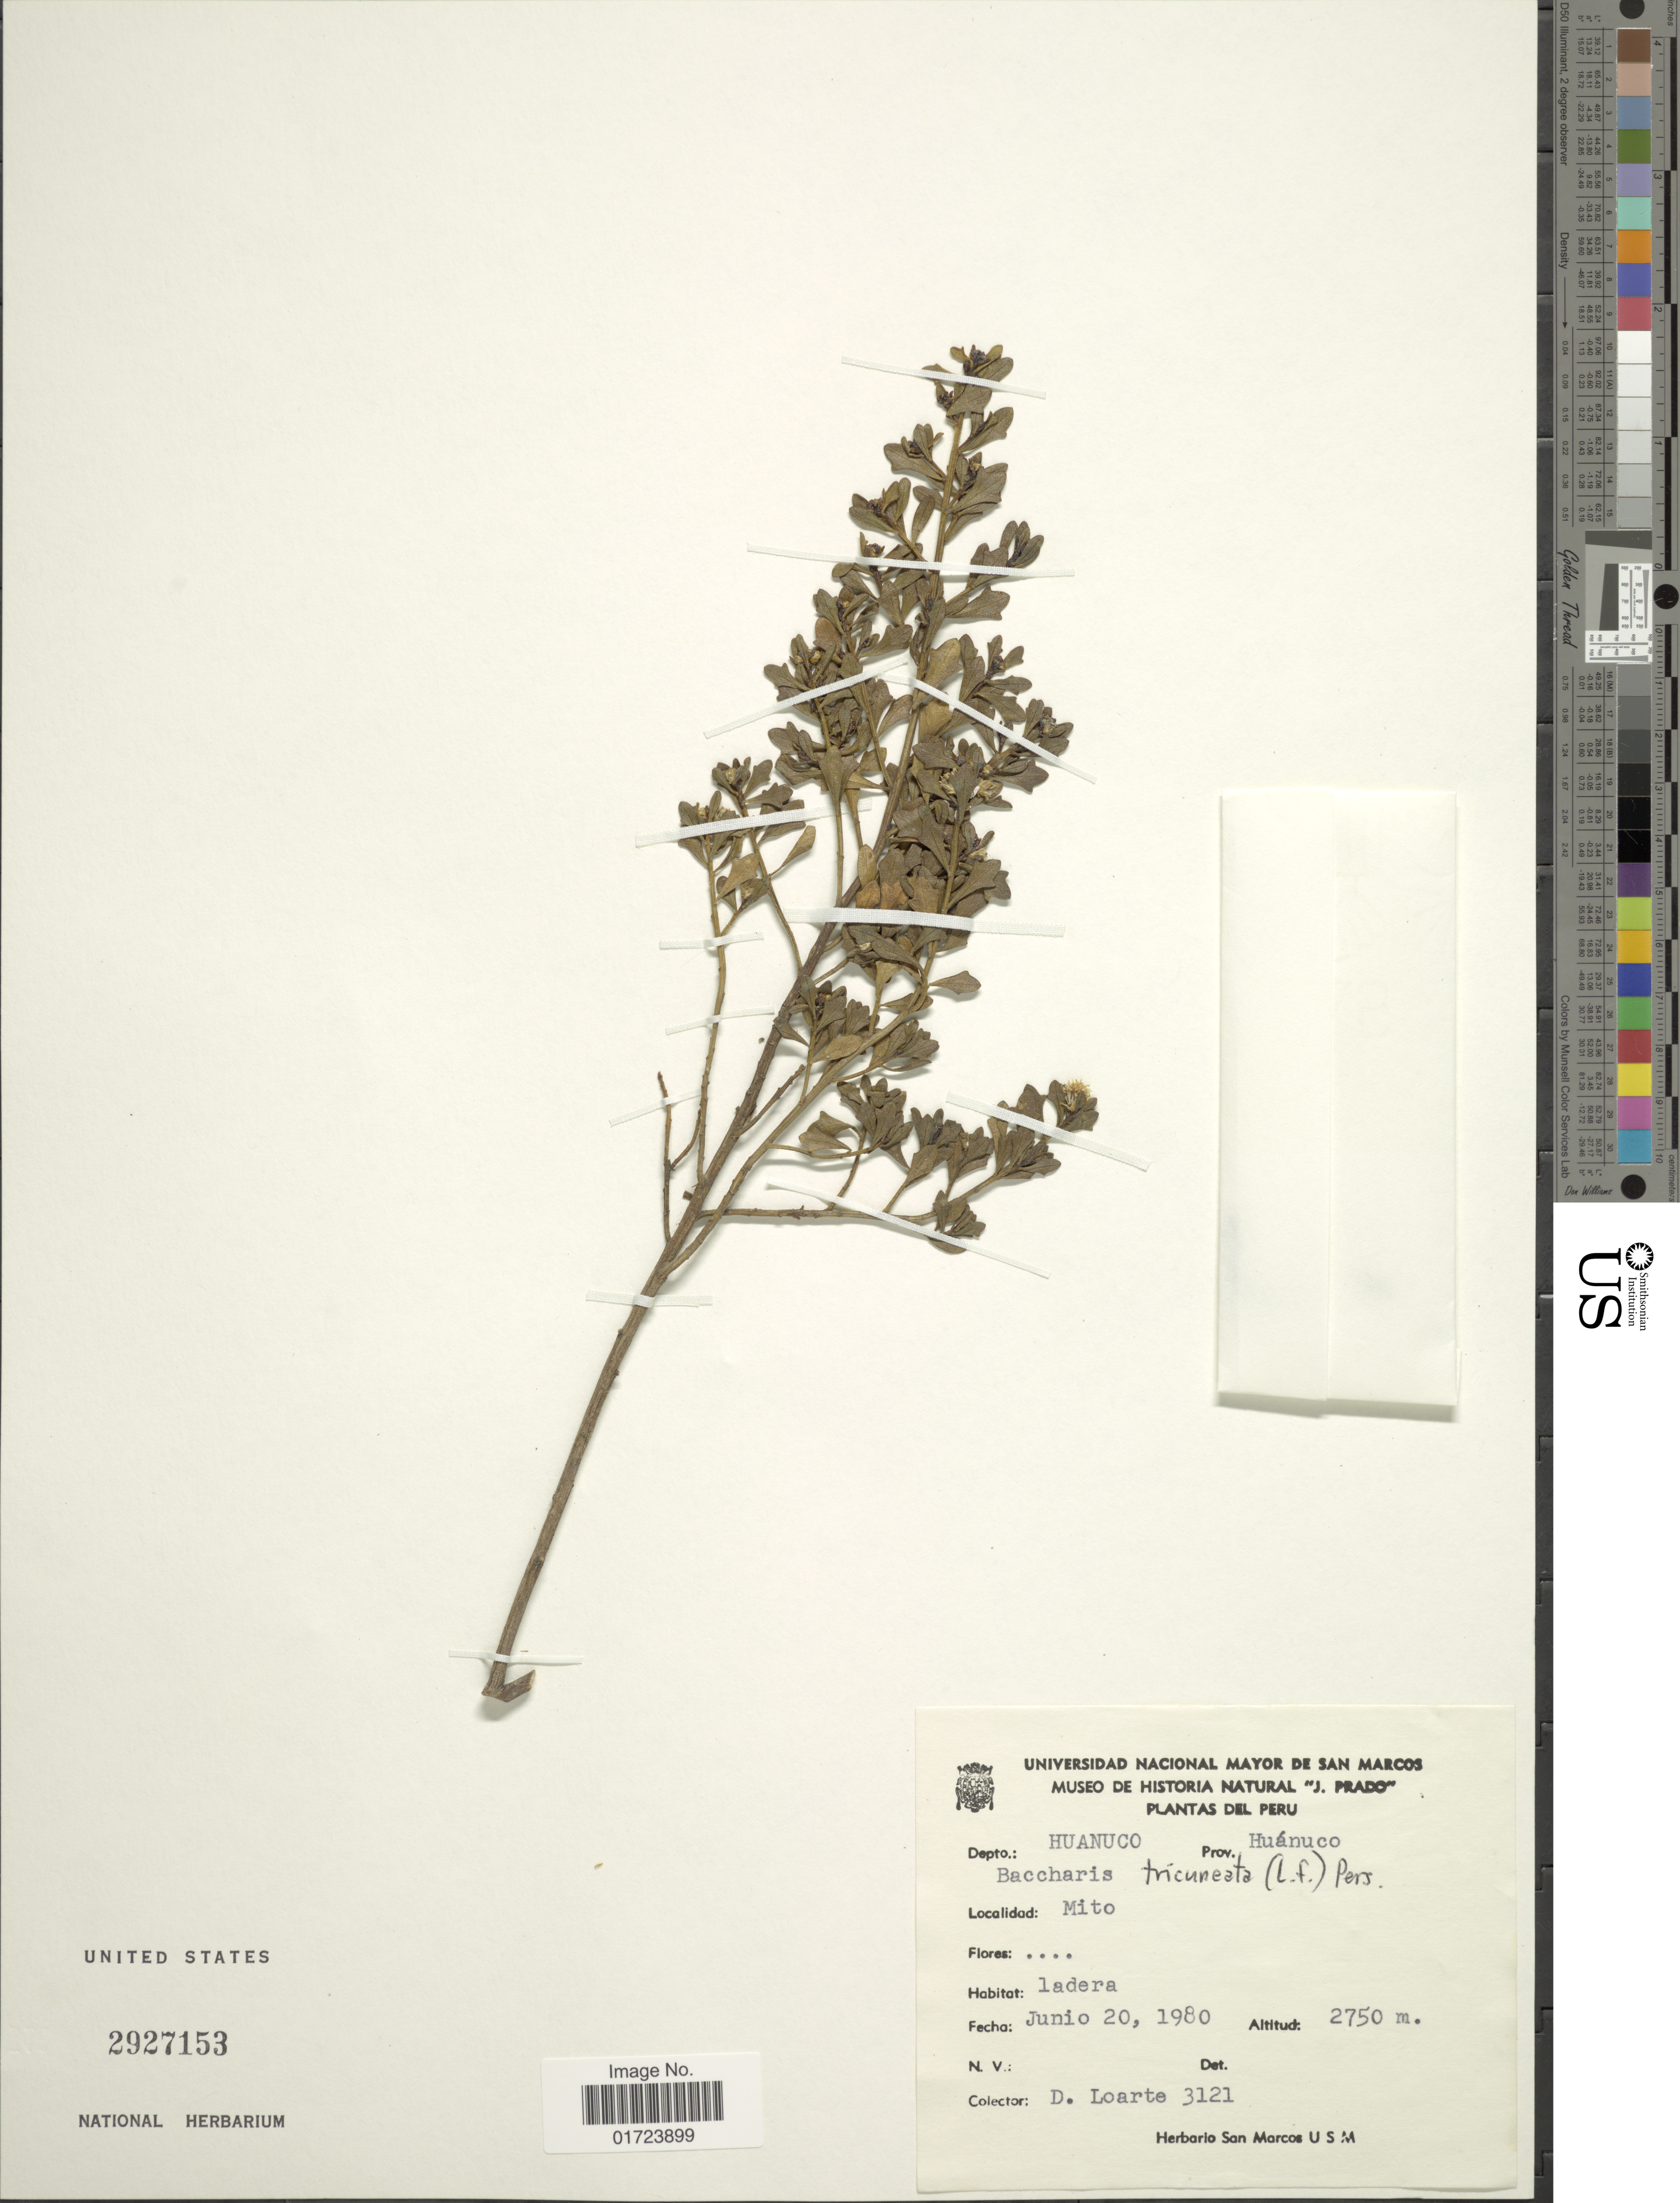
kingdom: Plantae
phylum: Tracheophyta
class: Magnoliopsida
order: Asterales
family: Asteraceae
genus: Baccharis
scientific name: Baccharis tricuneata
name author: (L. f.) Pers.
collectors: D. Loarte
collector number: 3121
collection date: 1980-06-20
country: Peru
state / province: Huánuco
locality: Depto.:Huanuco, Prov. Huanuco, Mito.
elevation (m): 2750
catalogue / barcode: US 2927153